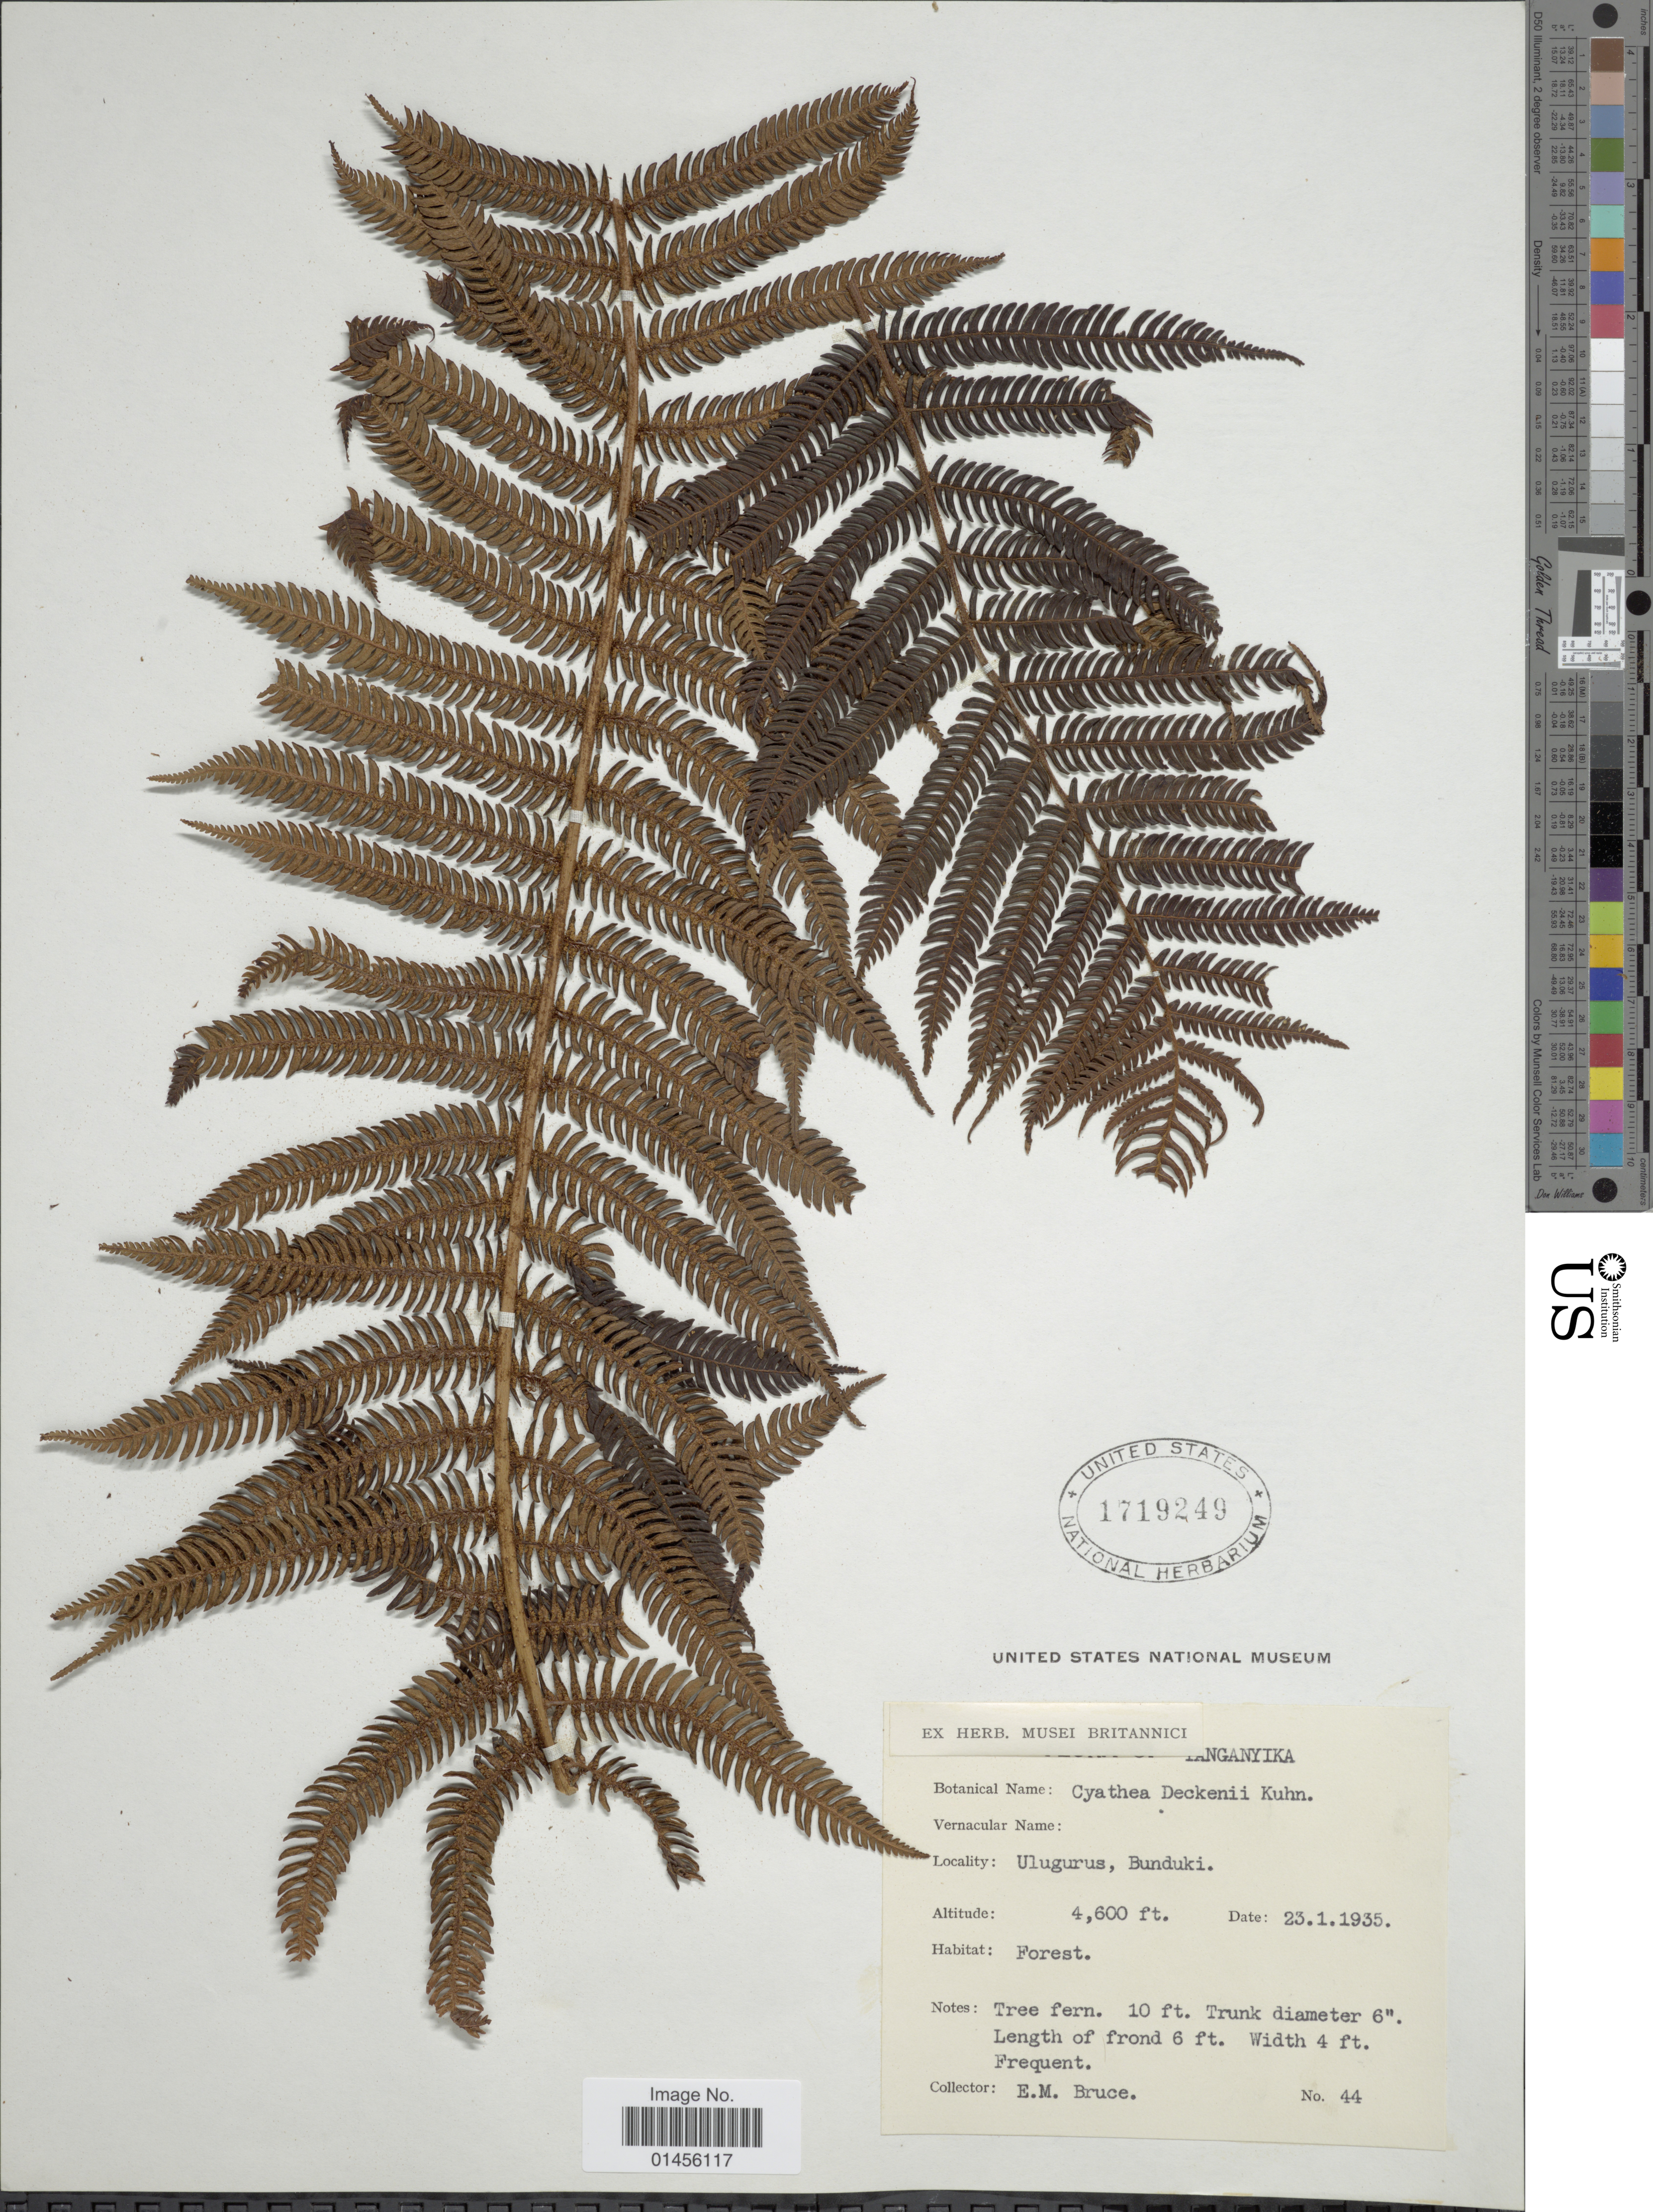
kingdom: Plantae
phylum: Tracheophyta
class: Polypodiopsida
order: Cyatheales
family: Cyatheaceae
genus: Alsophila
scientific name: Alsophila manniana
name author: (Hook.) R.M. Tryon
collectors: E. Bruce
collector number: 44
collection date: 1935-01-23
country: Tanzania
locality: Nganyika, Ulugrus, Bunduki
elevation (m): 1402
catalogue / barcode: US 1719249